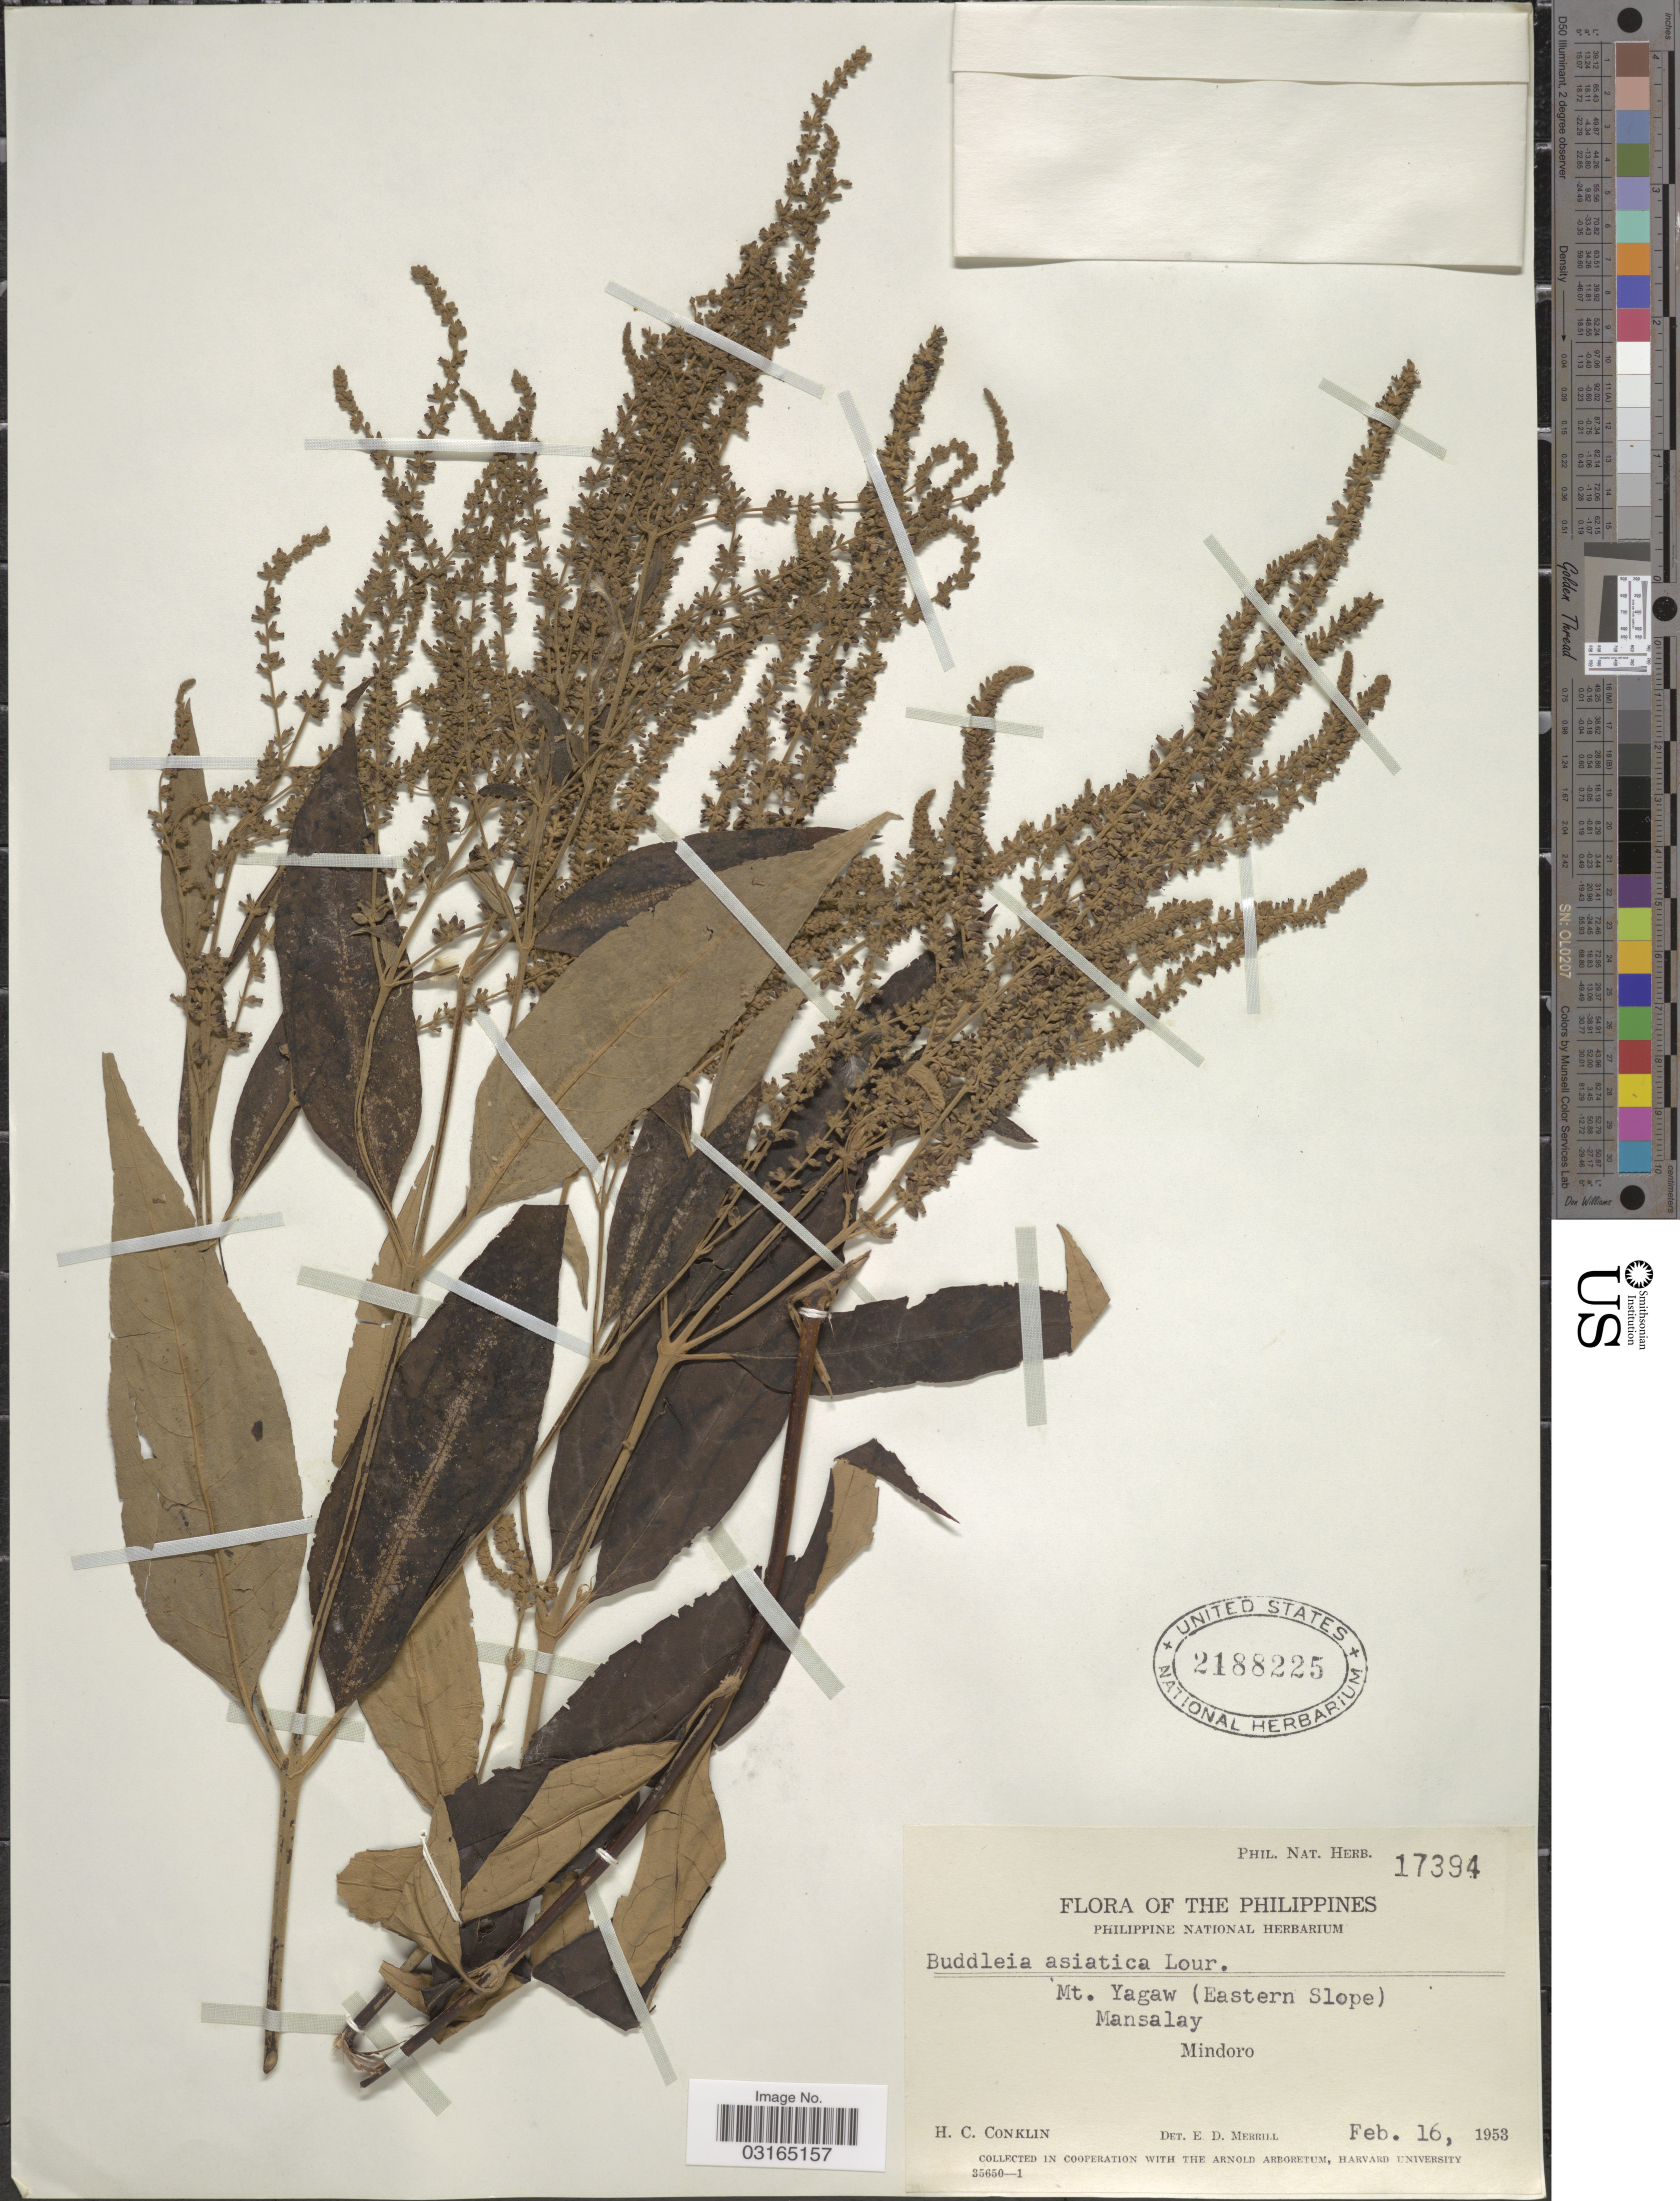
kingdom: Plantae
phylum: Tracheophyta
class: Magnoliopsida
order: Lamiales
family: Scrophulariaceae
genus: Buddleja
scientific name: Buddleja asiatica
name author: Lour.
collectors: H. Conklin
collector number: Phil. Nat. Herb. 17394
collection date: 1953-02-16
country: Philippines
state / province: Mimaropa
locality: Mt. Yagaw (Eastern Slope) Mansalay. Mindoro.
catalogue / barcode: US 2188225